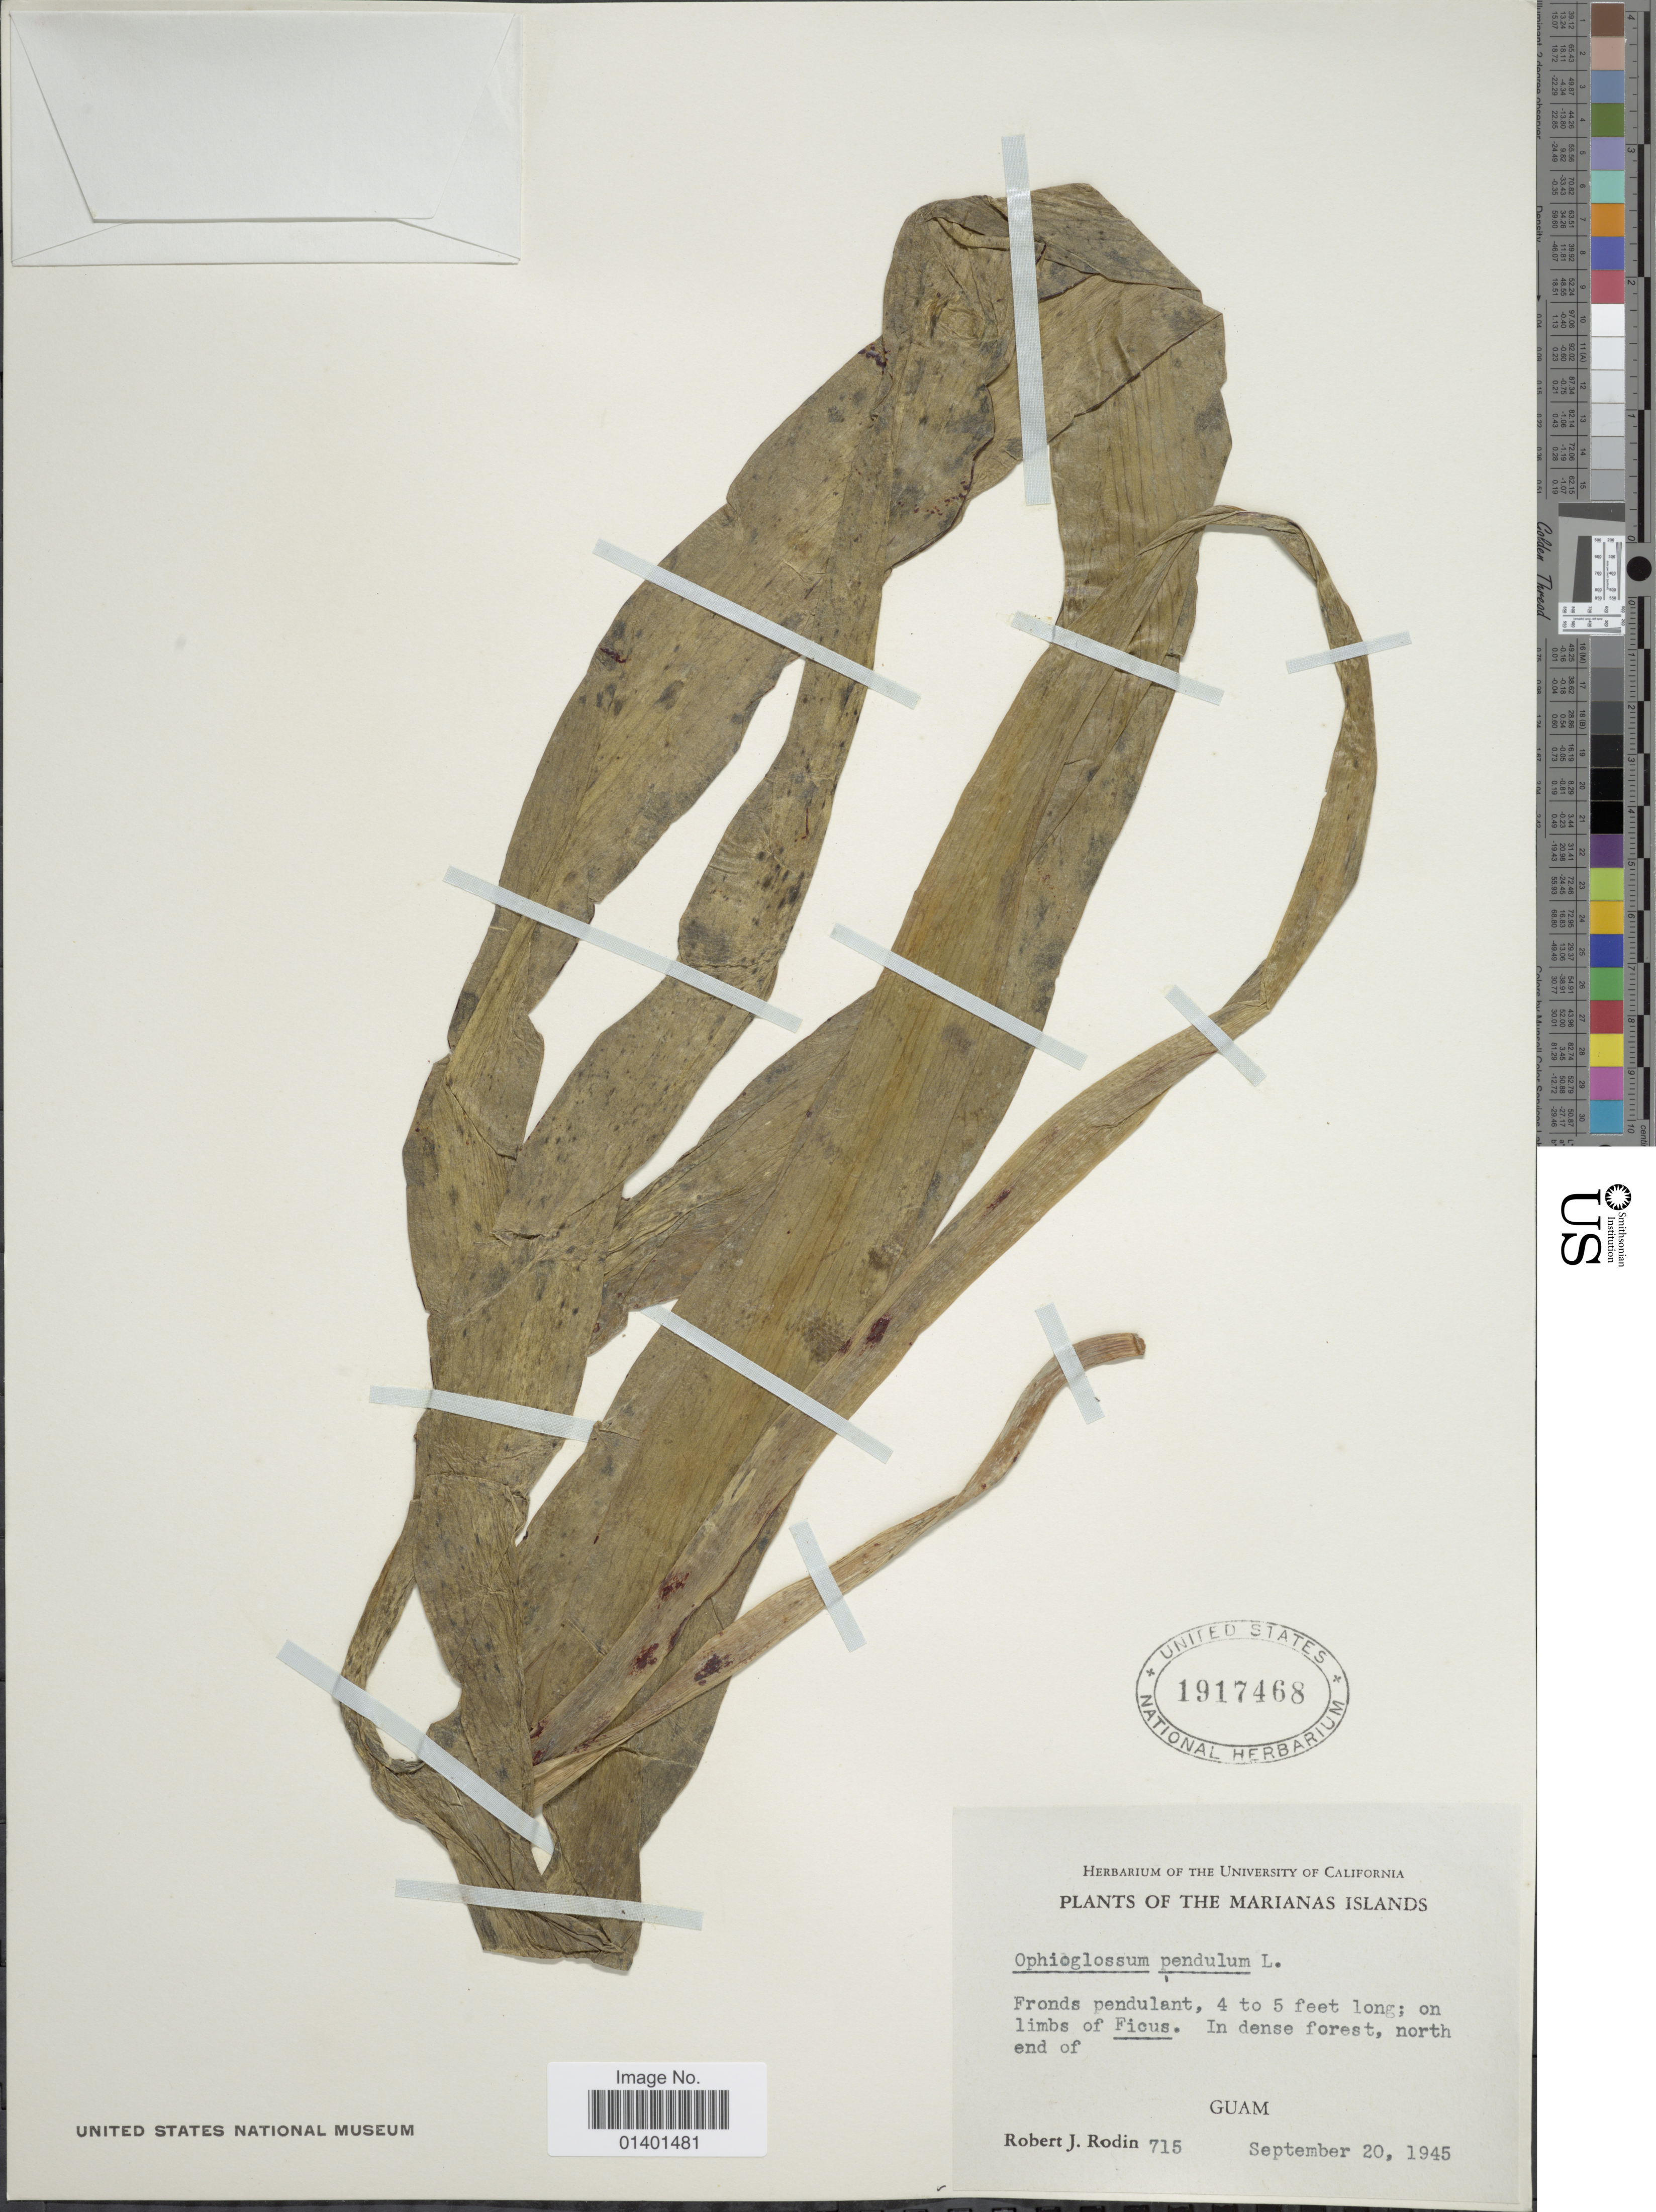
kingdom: Plantae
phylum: Tracheophyta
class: Polypodiopsida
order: Ophioglossales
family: Ophioglossaceae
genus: Ophioderma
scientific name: Ophioderma pendulum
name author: (L.) C. Presl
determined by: Wagner, W. L., (BOT), Smithsonian Institution - National Museum of Natural History (UNITED STATES)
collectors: R. J. Rodin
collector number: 715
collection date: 1945-09-20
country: Guam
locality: Marianas islands, north end of Guam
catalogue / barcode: US 1917468